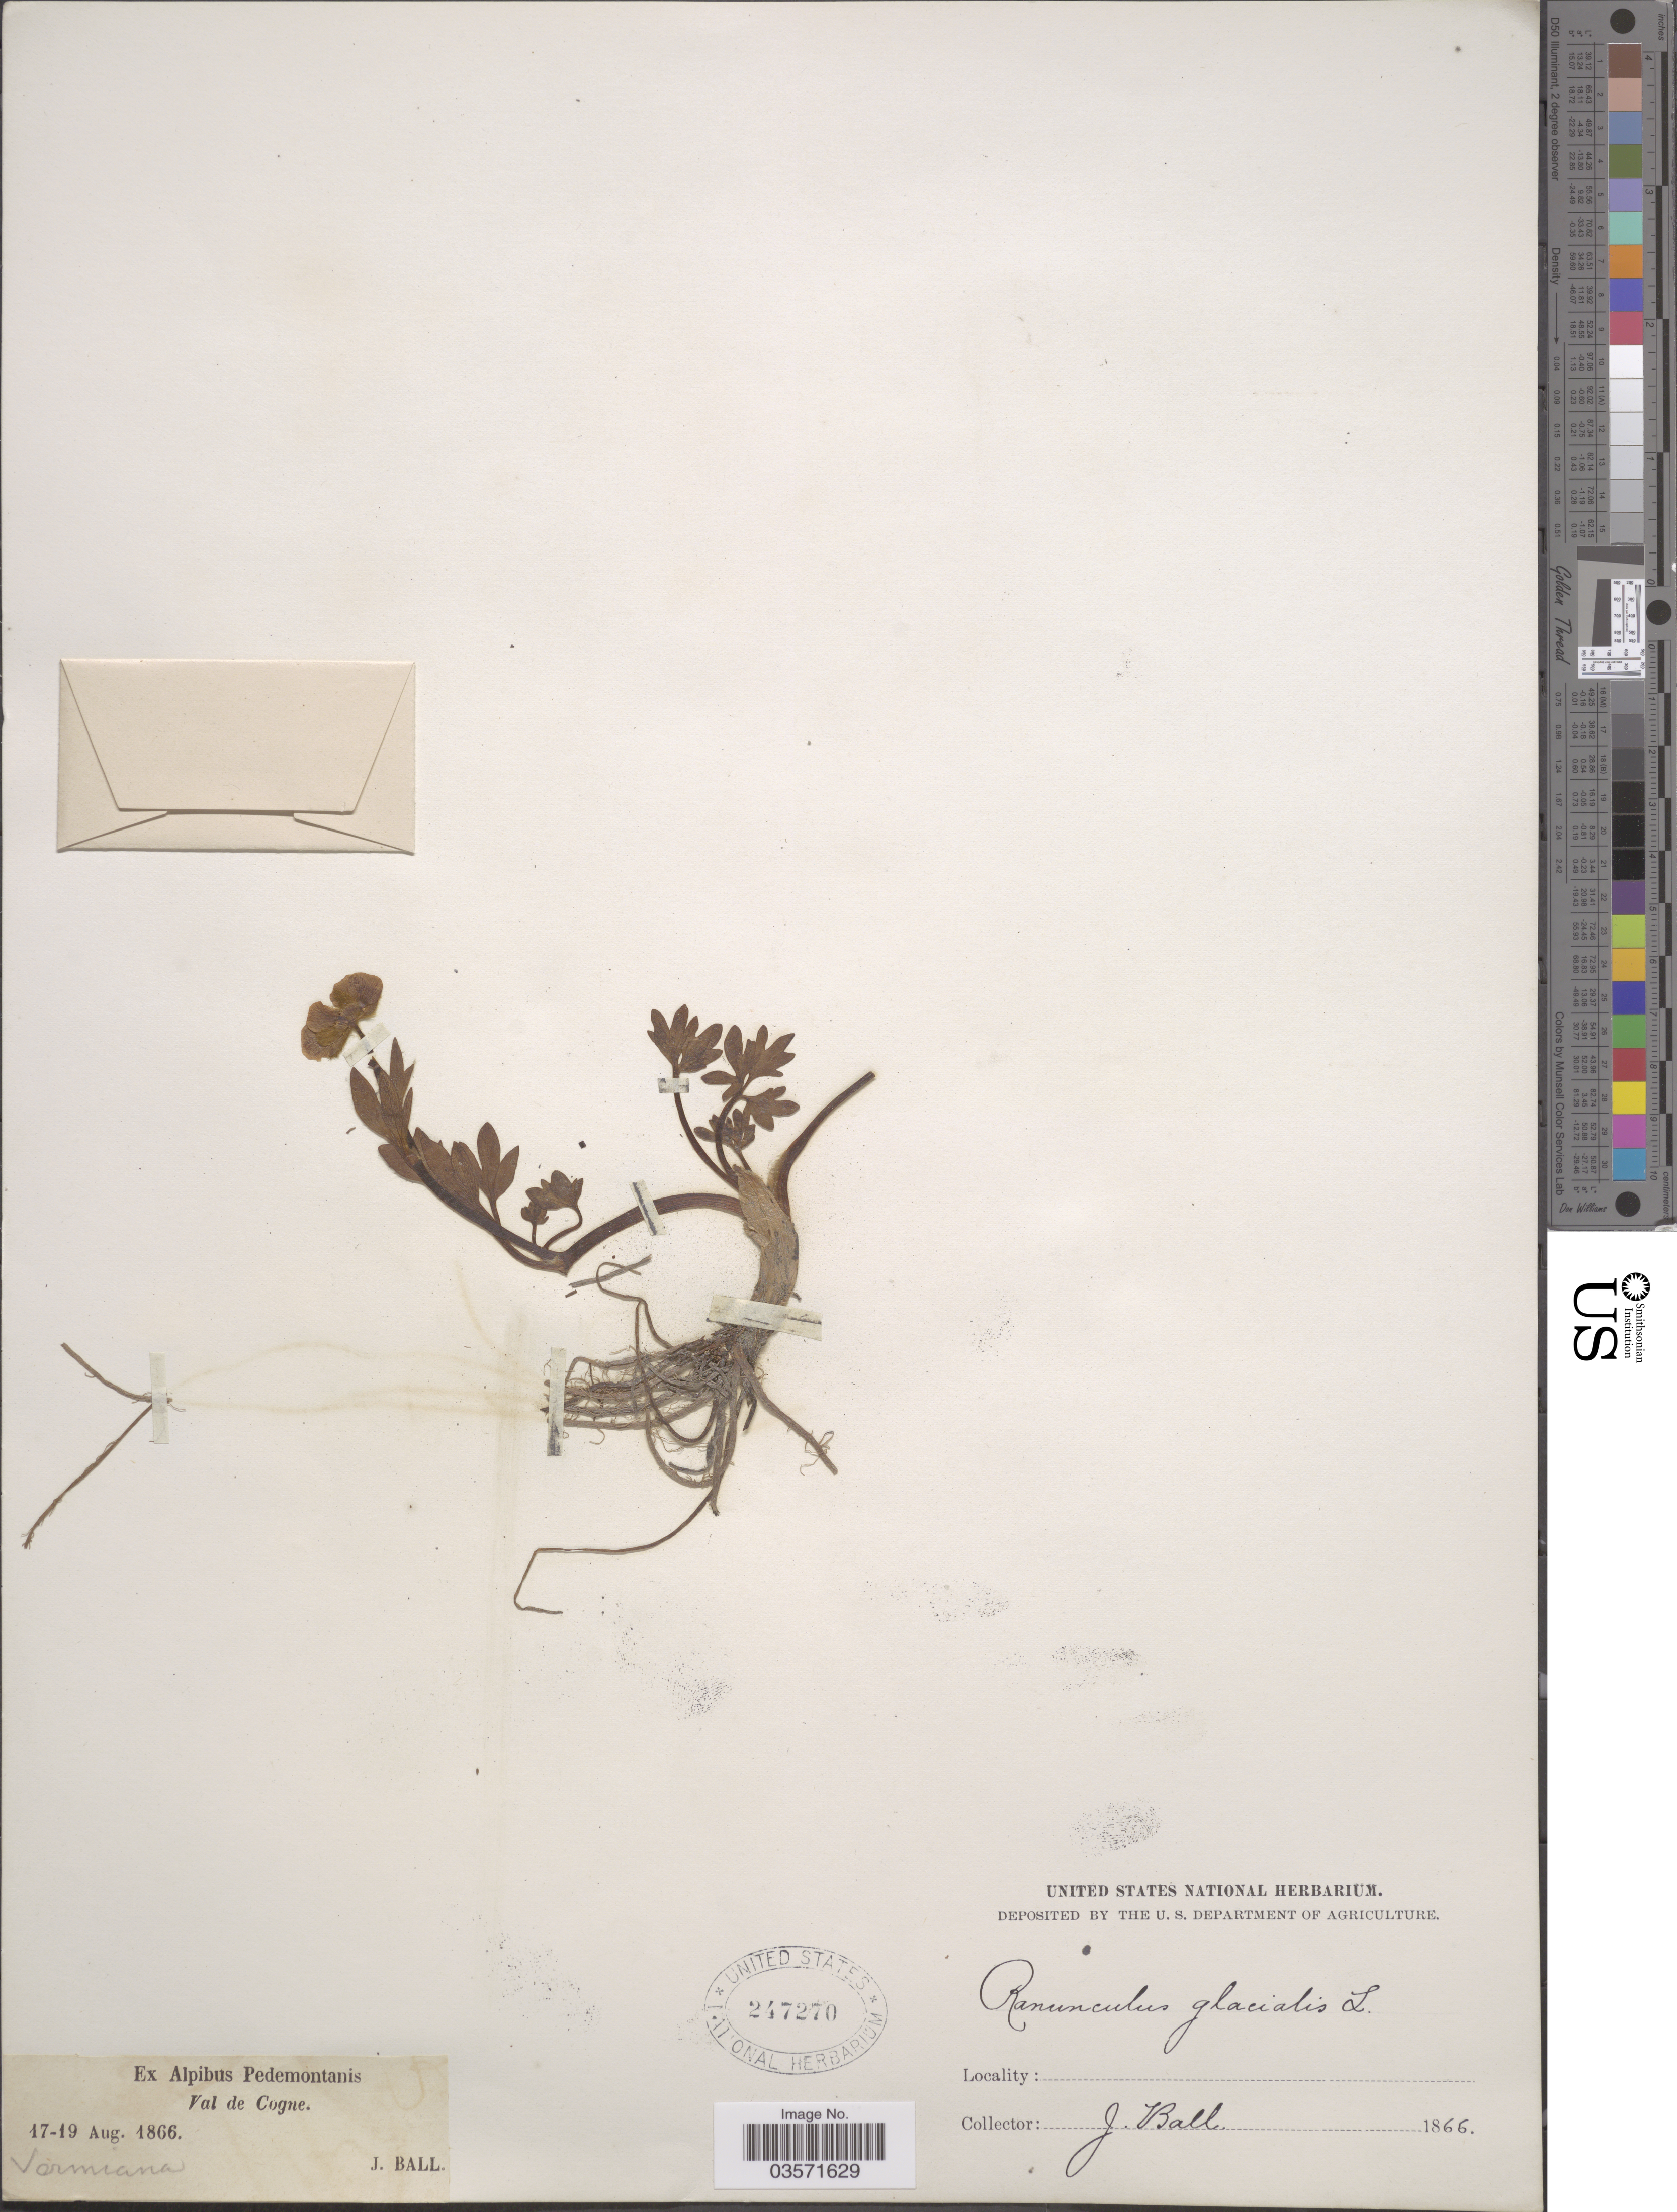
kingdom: Plantae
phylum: Tracheophyta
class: Magnoliopsida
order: Ranunculales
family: Ranunculaceae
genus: Ranunculus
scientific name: Ranunculus glacialis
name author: L.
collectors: J. Ball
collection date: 1866-08-17/1866-08-19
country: Italy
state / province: Piedmont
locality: Ex Alpibus Pedemontanis. Val de Cogne. Vermiana.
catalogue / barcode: US 247270